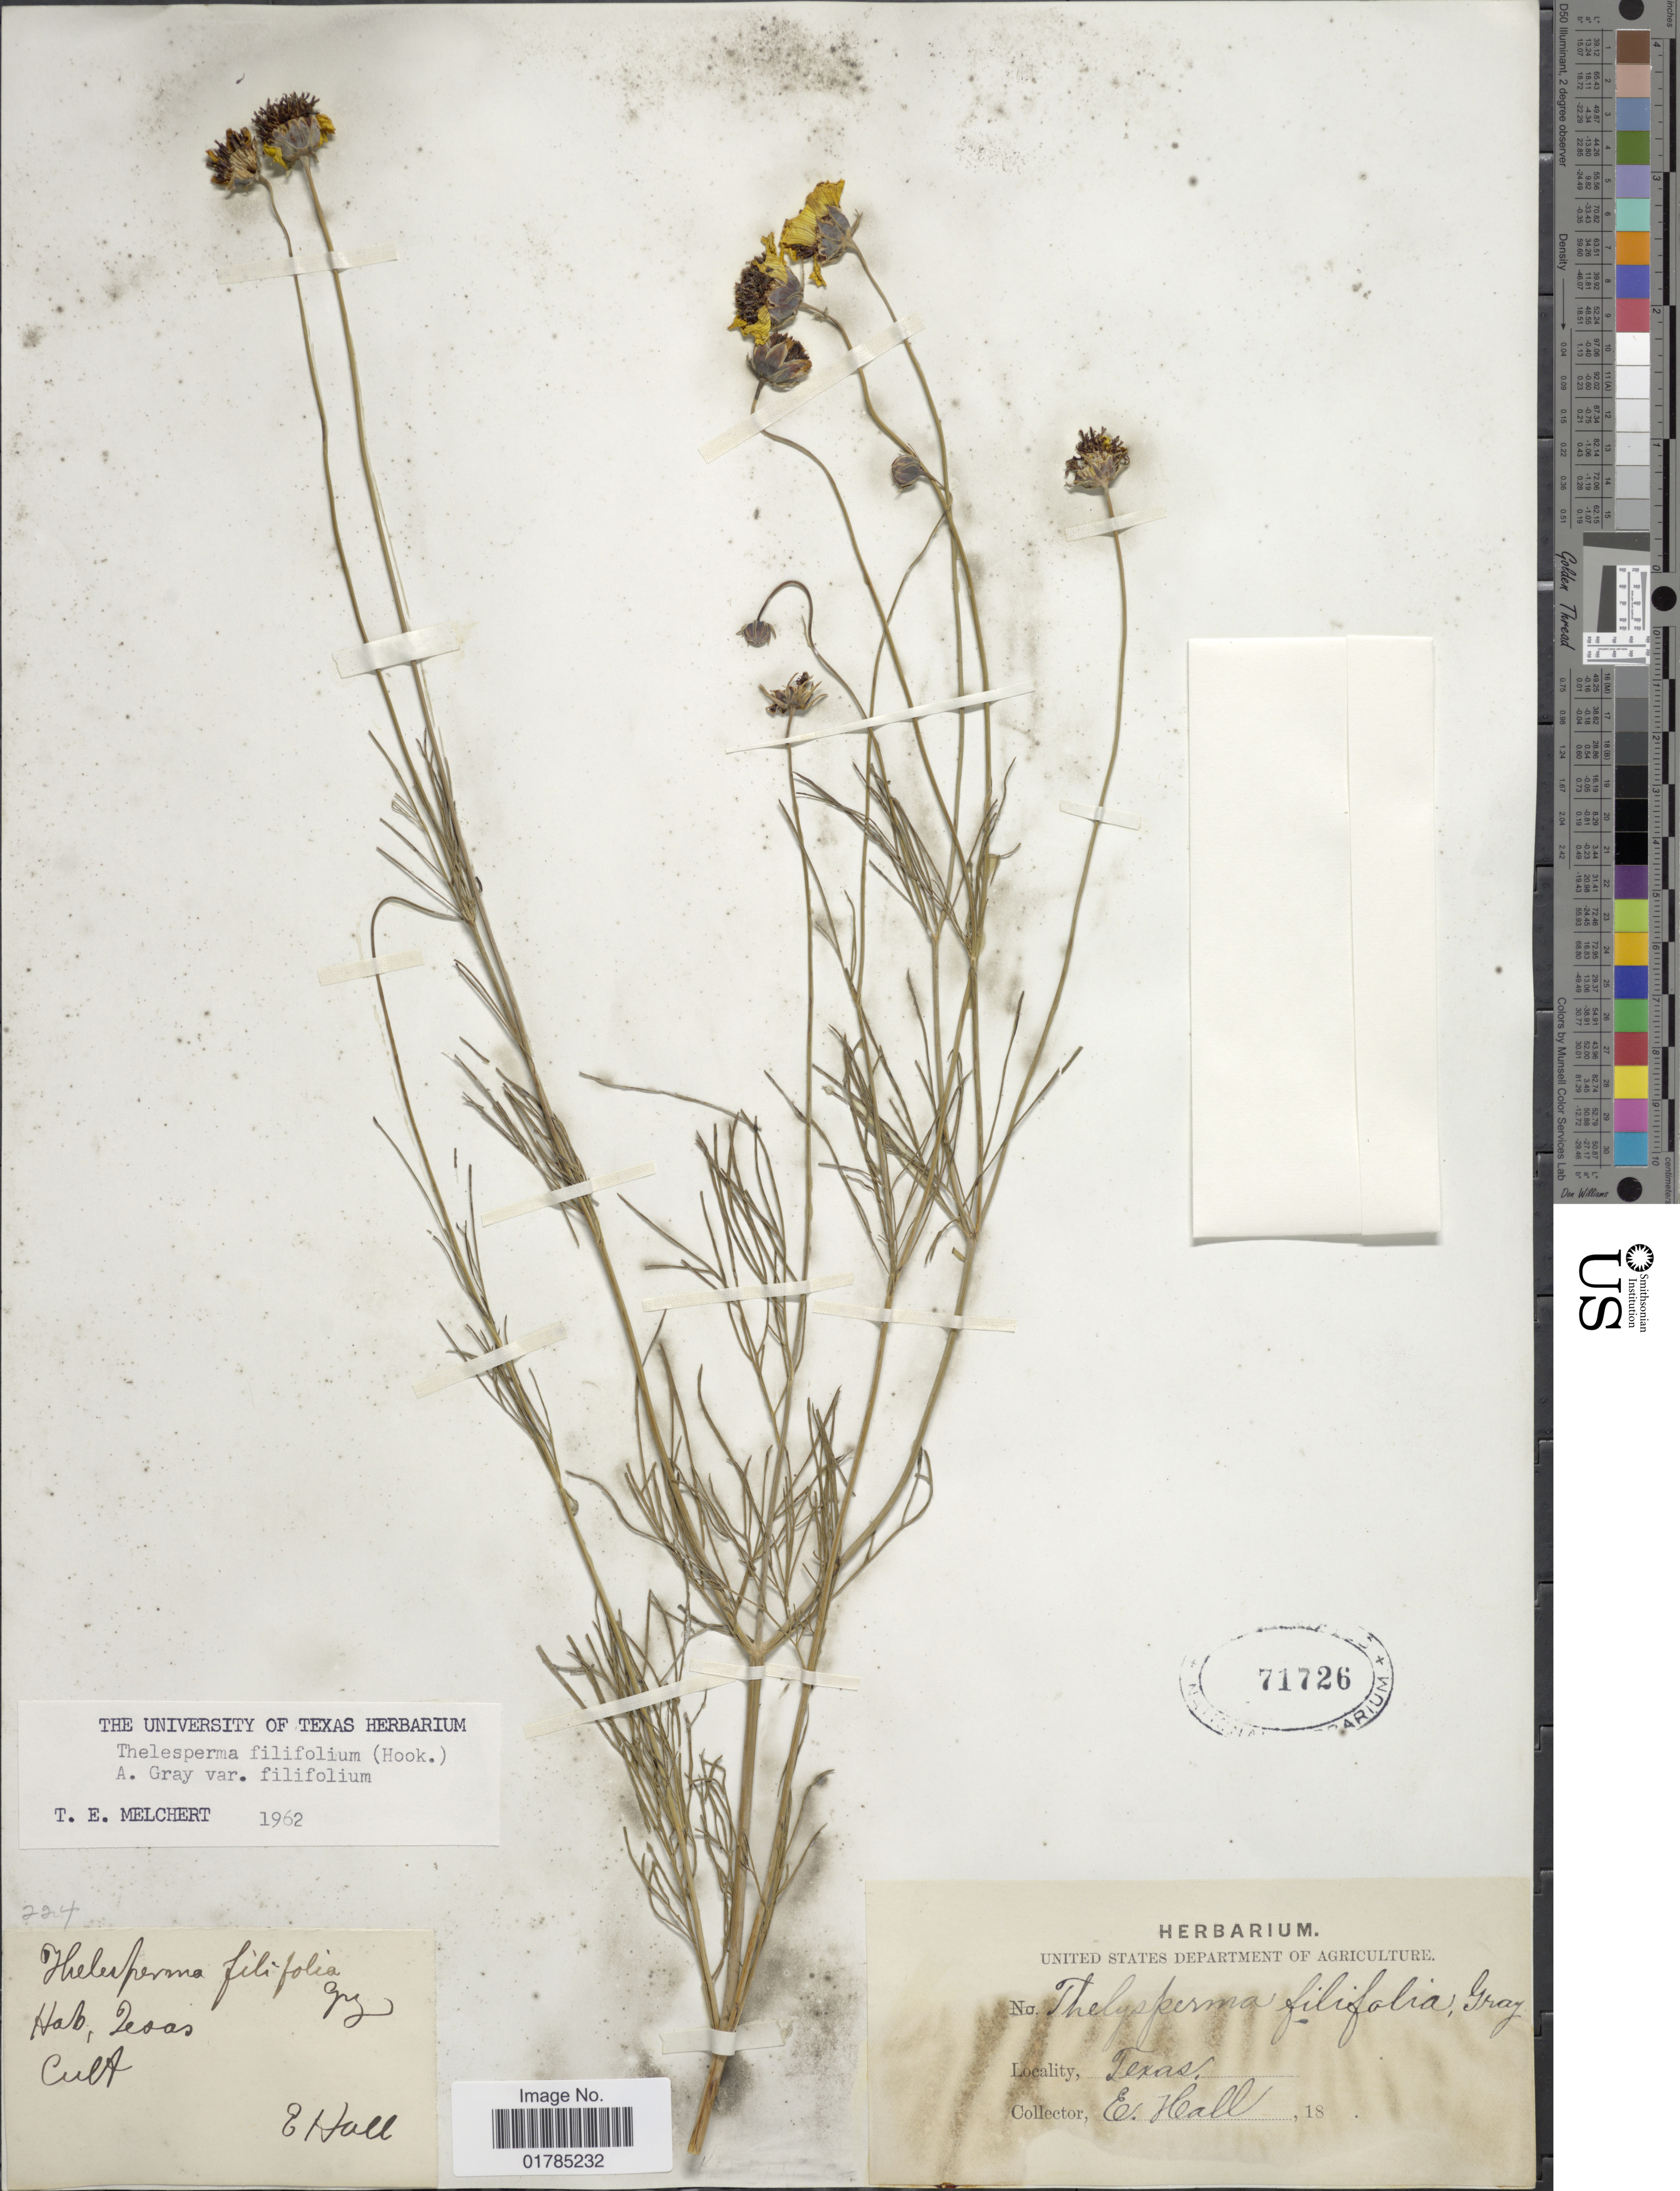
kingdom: Plantae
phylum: Tracheophyta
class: Magnoliopsida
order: Asterales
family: Asteraceae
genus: Thelesperma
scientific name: Thelesperma filifolium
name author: (Hook.) A. Gray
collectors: E. Hall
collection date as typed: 18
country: United States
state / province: Texas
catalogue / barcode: US 71726